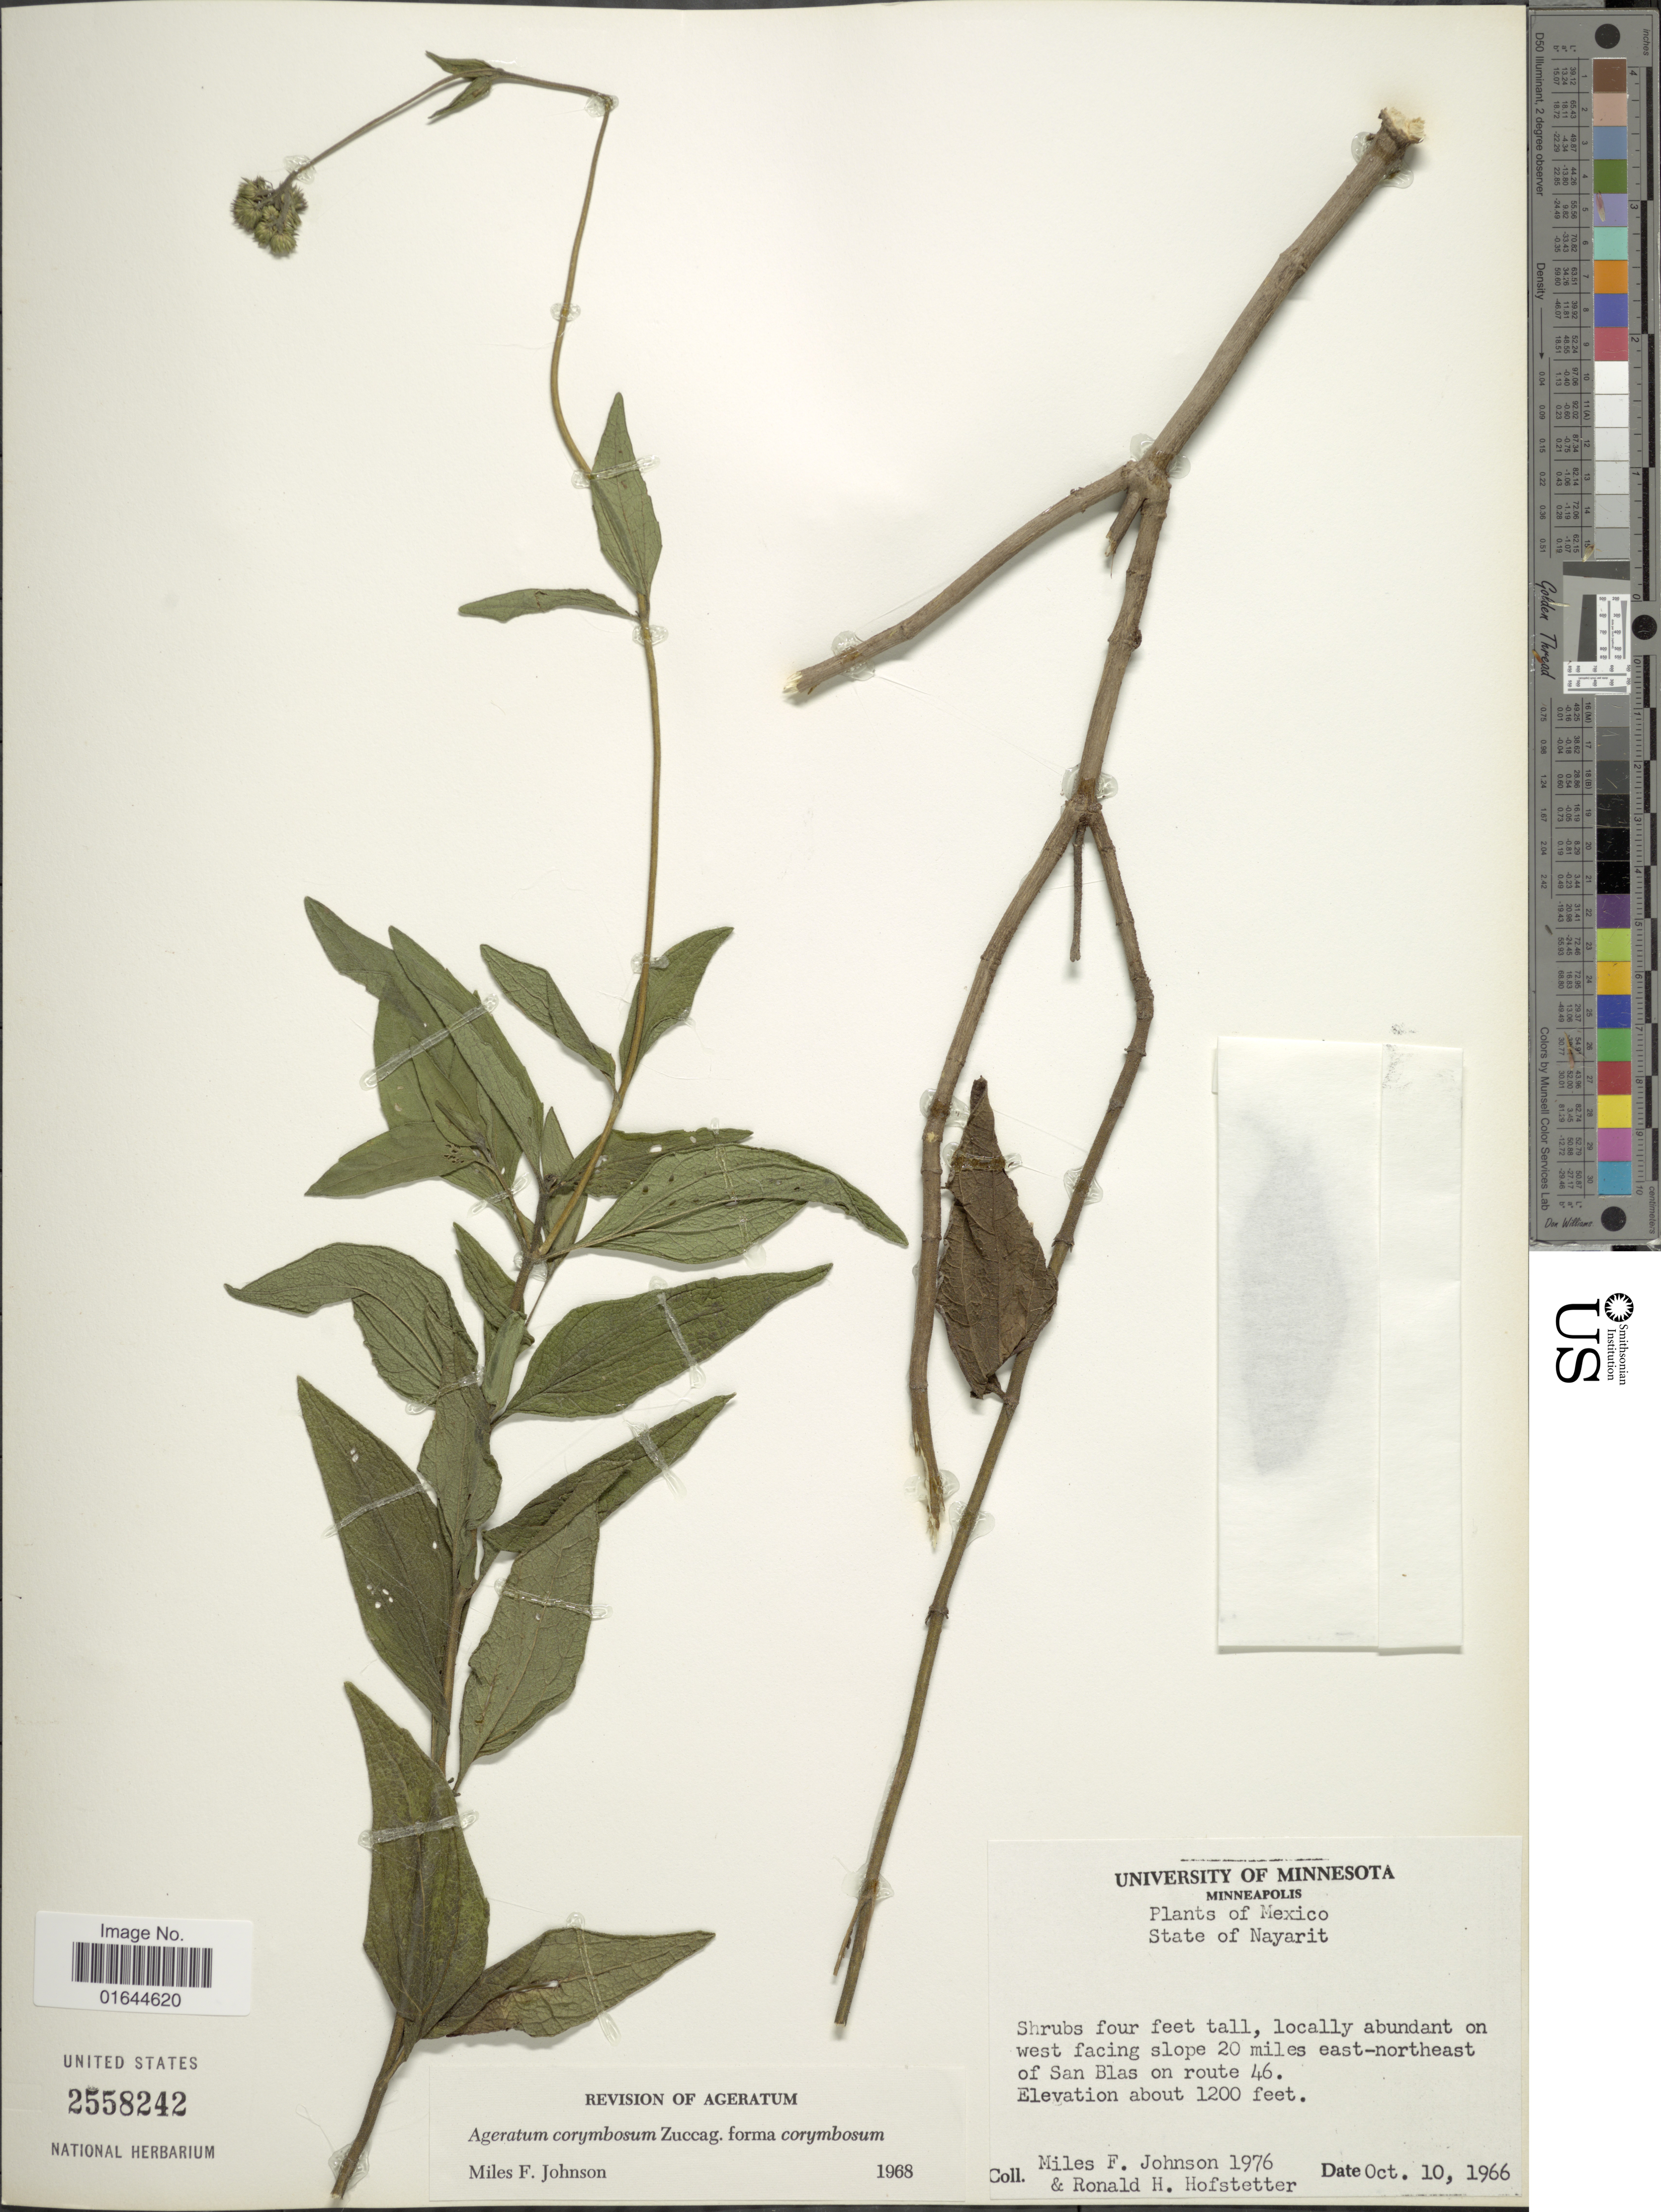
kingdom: Plantae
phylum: Tracheophyta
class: Magnoliopsida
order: Asterales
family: Asteraceae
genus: Ageratum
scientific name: Ageratum corymbosum f. corymbosum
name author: Zuccagni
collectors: M. F. Johnson & R. Hofstetter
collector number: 1976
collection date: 1966-10-10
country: Mexico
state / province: Nayarit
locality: Mexico, Nayarit. West facing slope 20 miles east-northeast of San Blas on route 46.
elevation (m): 366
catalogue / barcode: US 2558242